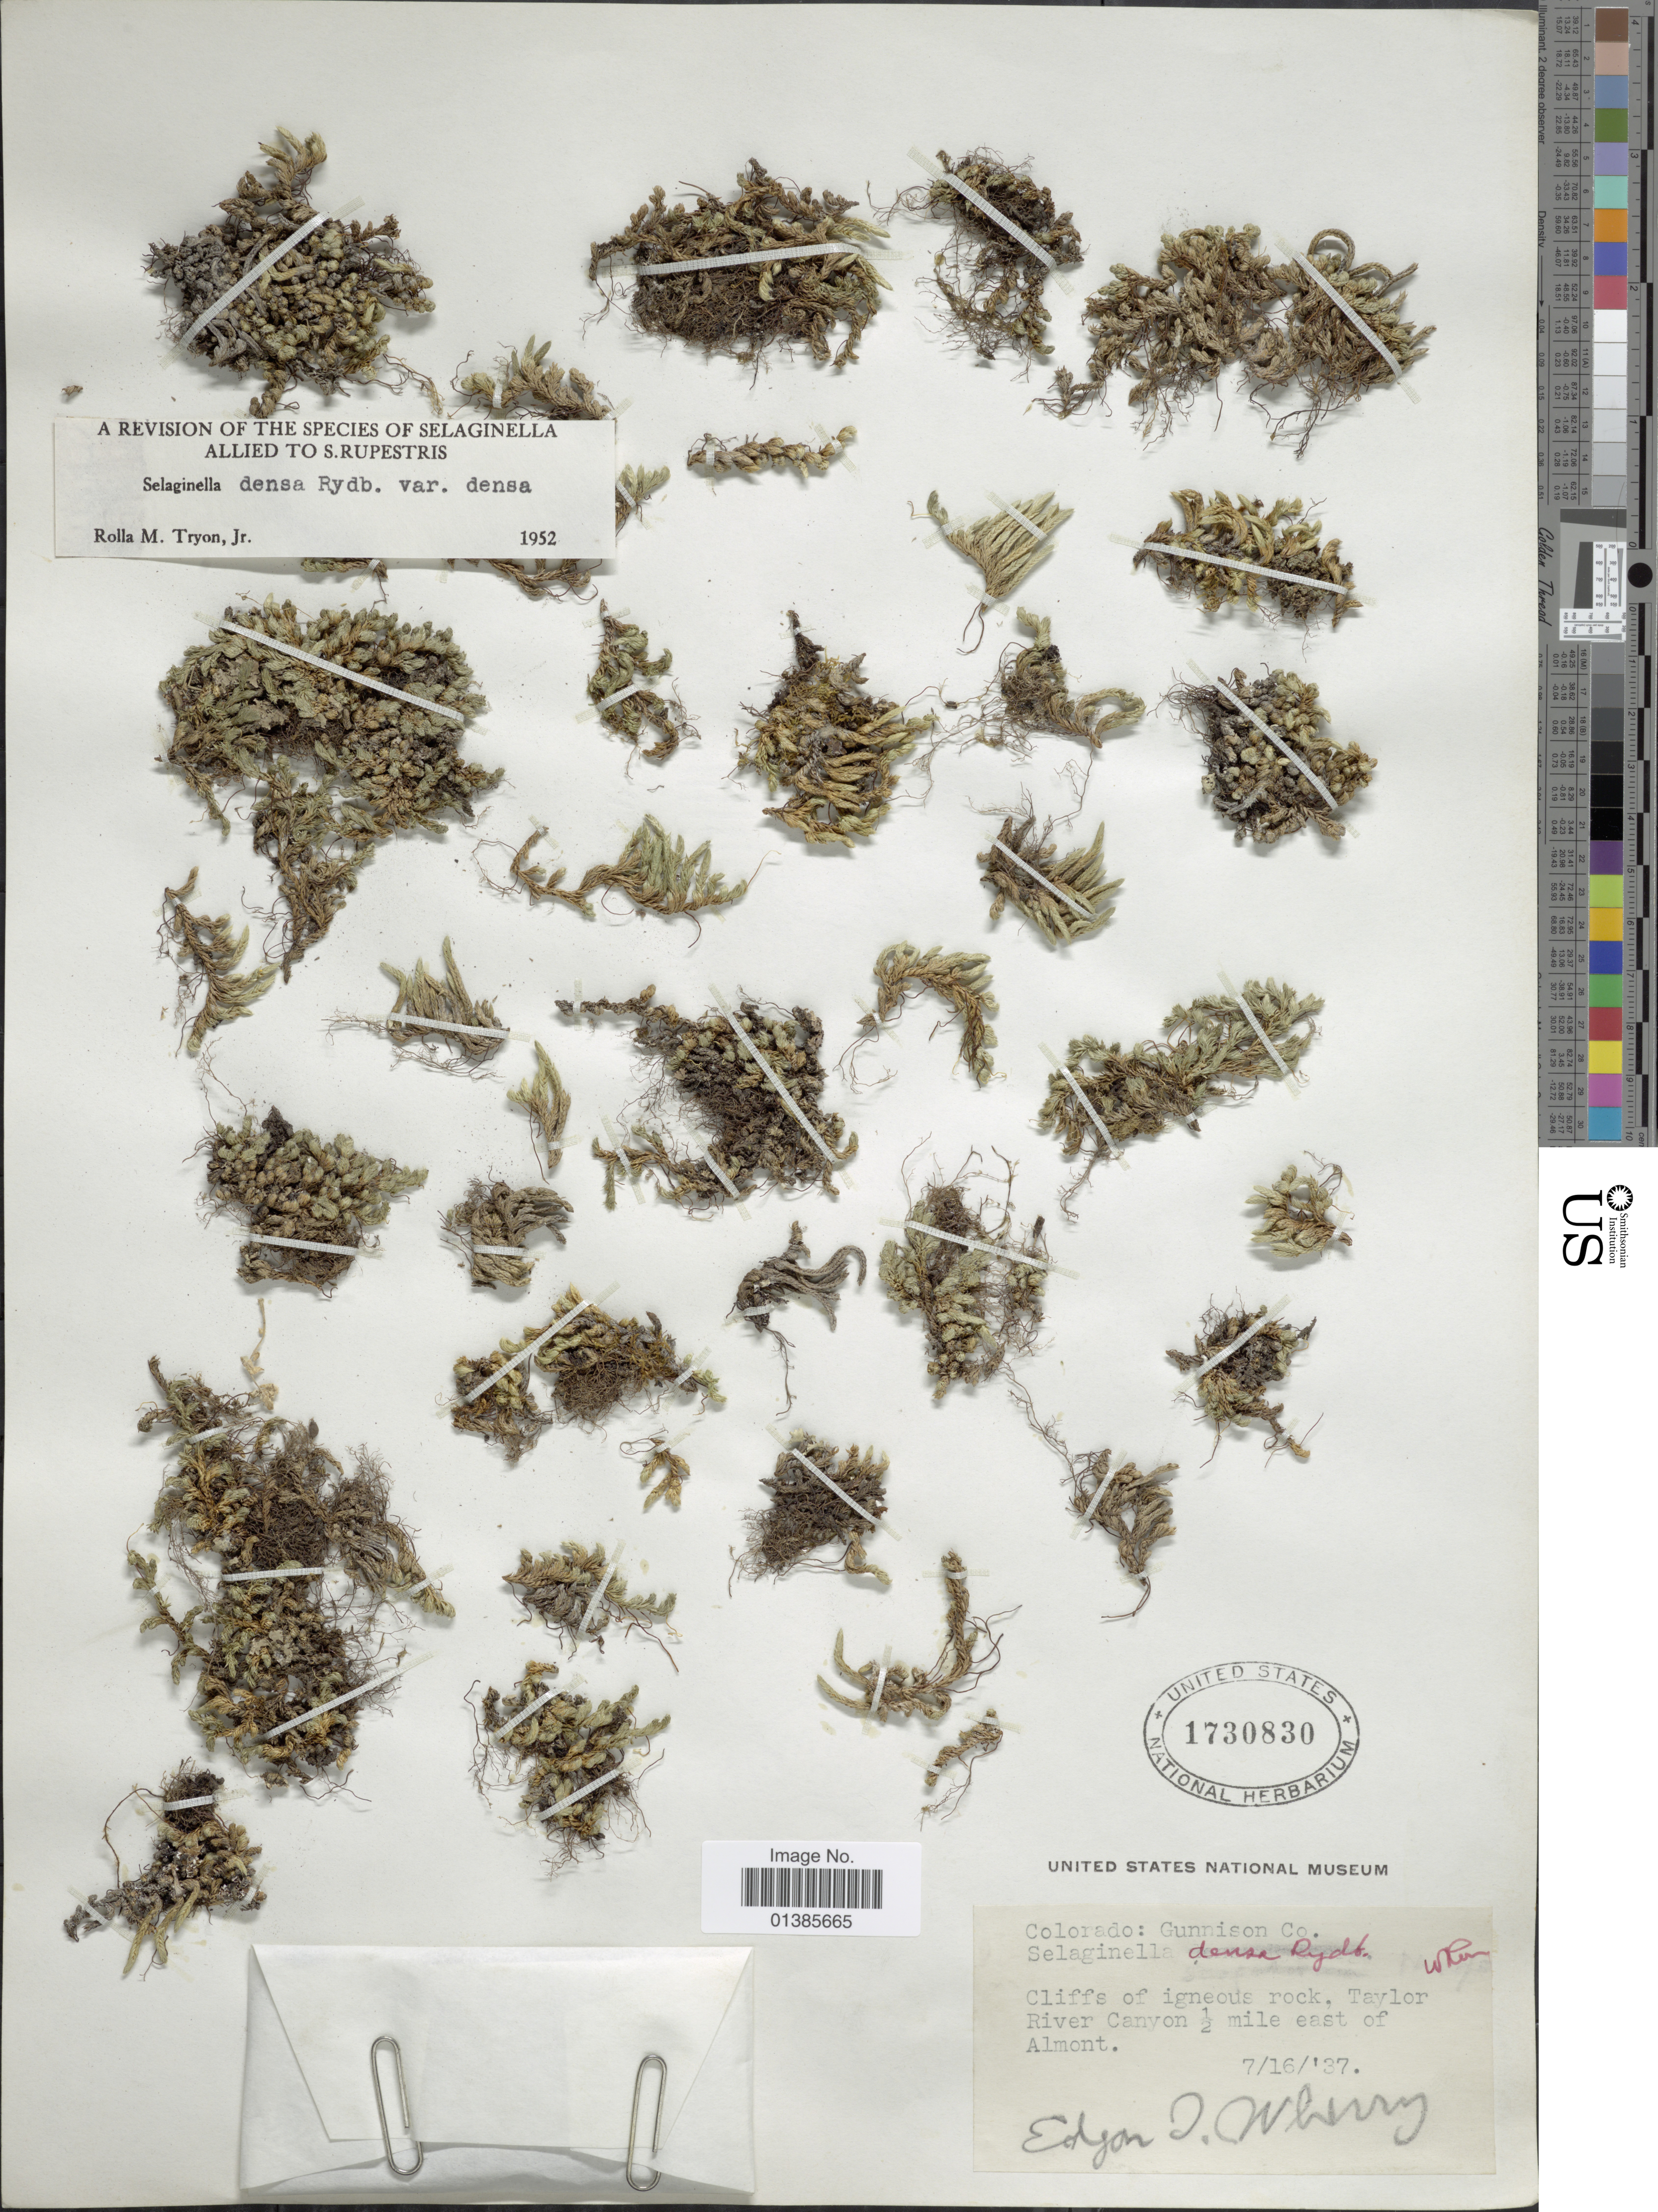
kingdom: Plantae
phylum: Tracheophyta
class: Lycopodiopsida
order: Selaginellales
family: Selaginellaceae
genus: Selaginella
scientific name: Selaginella densa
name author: Rydb.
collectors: E. T. Wherry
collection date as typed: Transcribed d/m/y: 16/7/37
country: United States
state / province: Colorado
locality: Gunnison Co. Cliffs of igneous rock, Taylor River Canyon ½ mile east of Almont.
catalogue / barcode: US 1730830